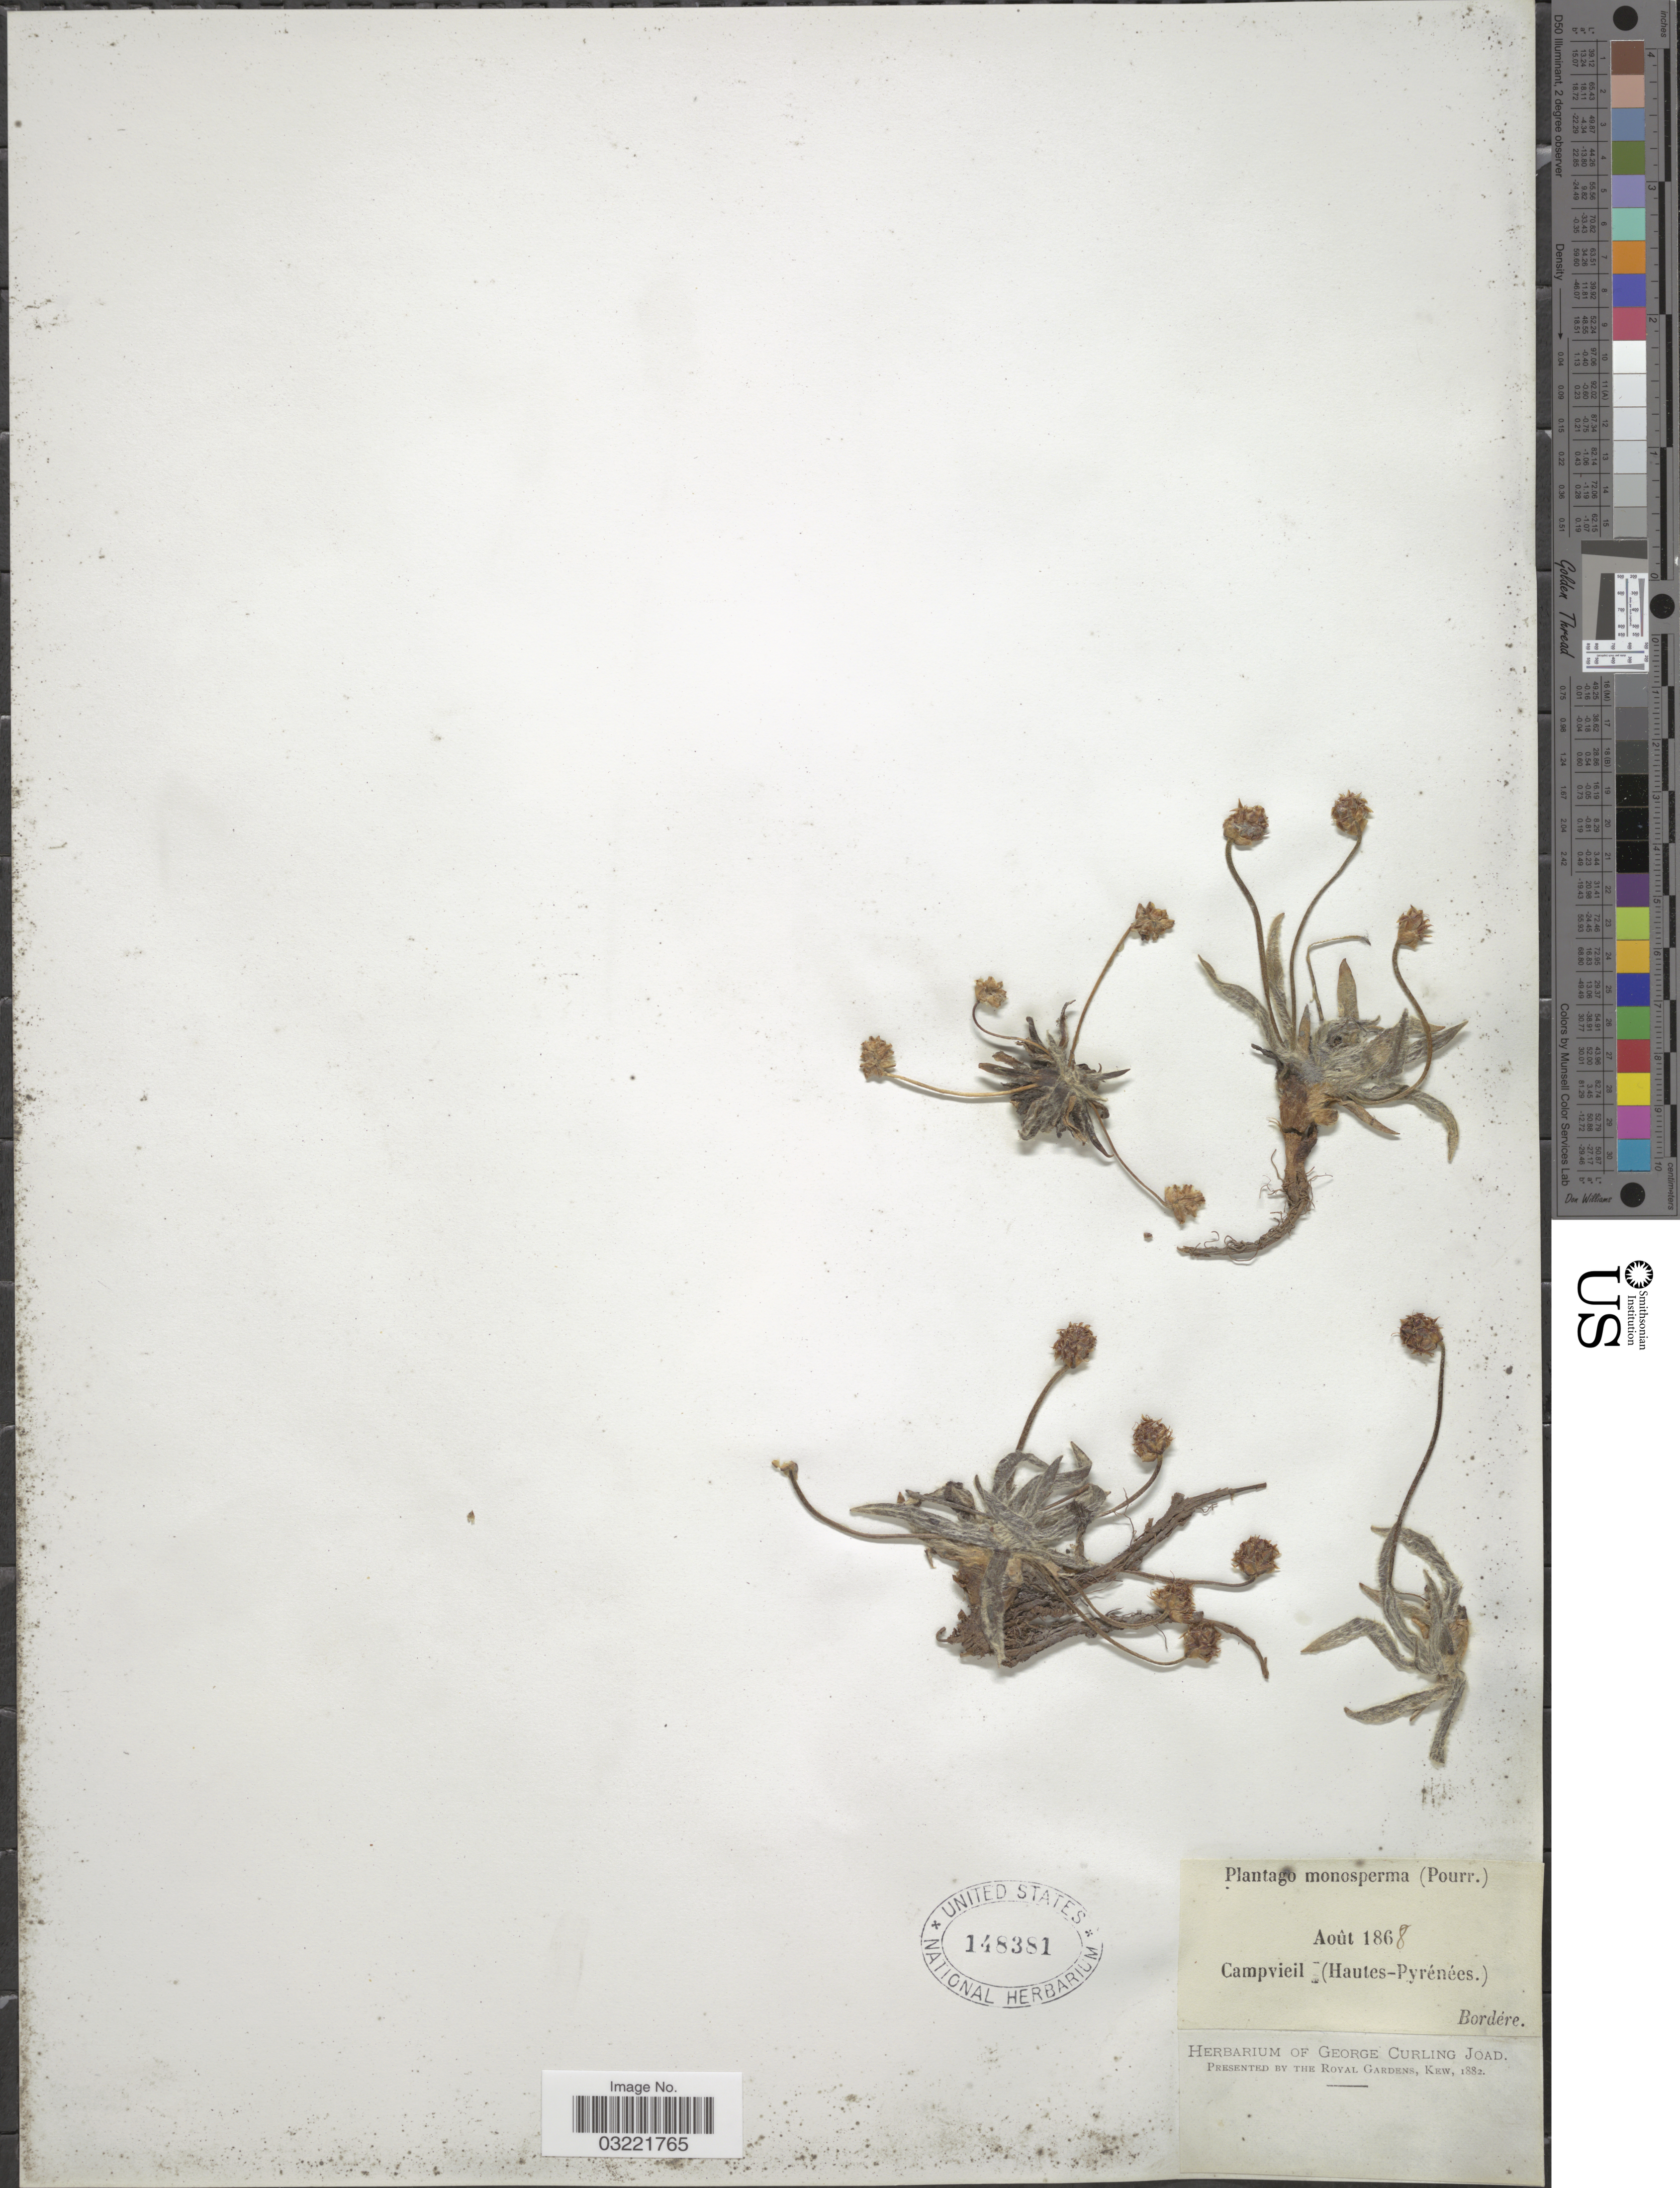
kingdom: Plantae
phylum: Tracheophyta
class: Magnoliopsida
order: Lamiales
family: Plantaginaceae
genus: Plantago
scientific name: Plantago monosperma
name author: Pourr.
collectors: -. Bordère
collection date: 1868-08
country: France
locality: Campvieil (Hautes-Pyrénées).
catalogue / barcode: US 148381